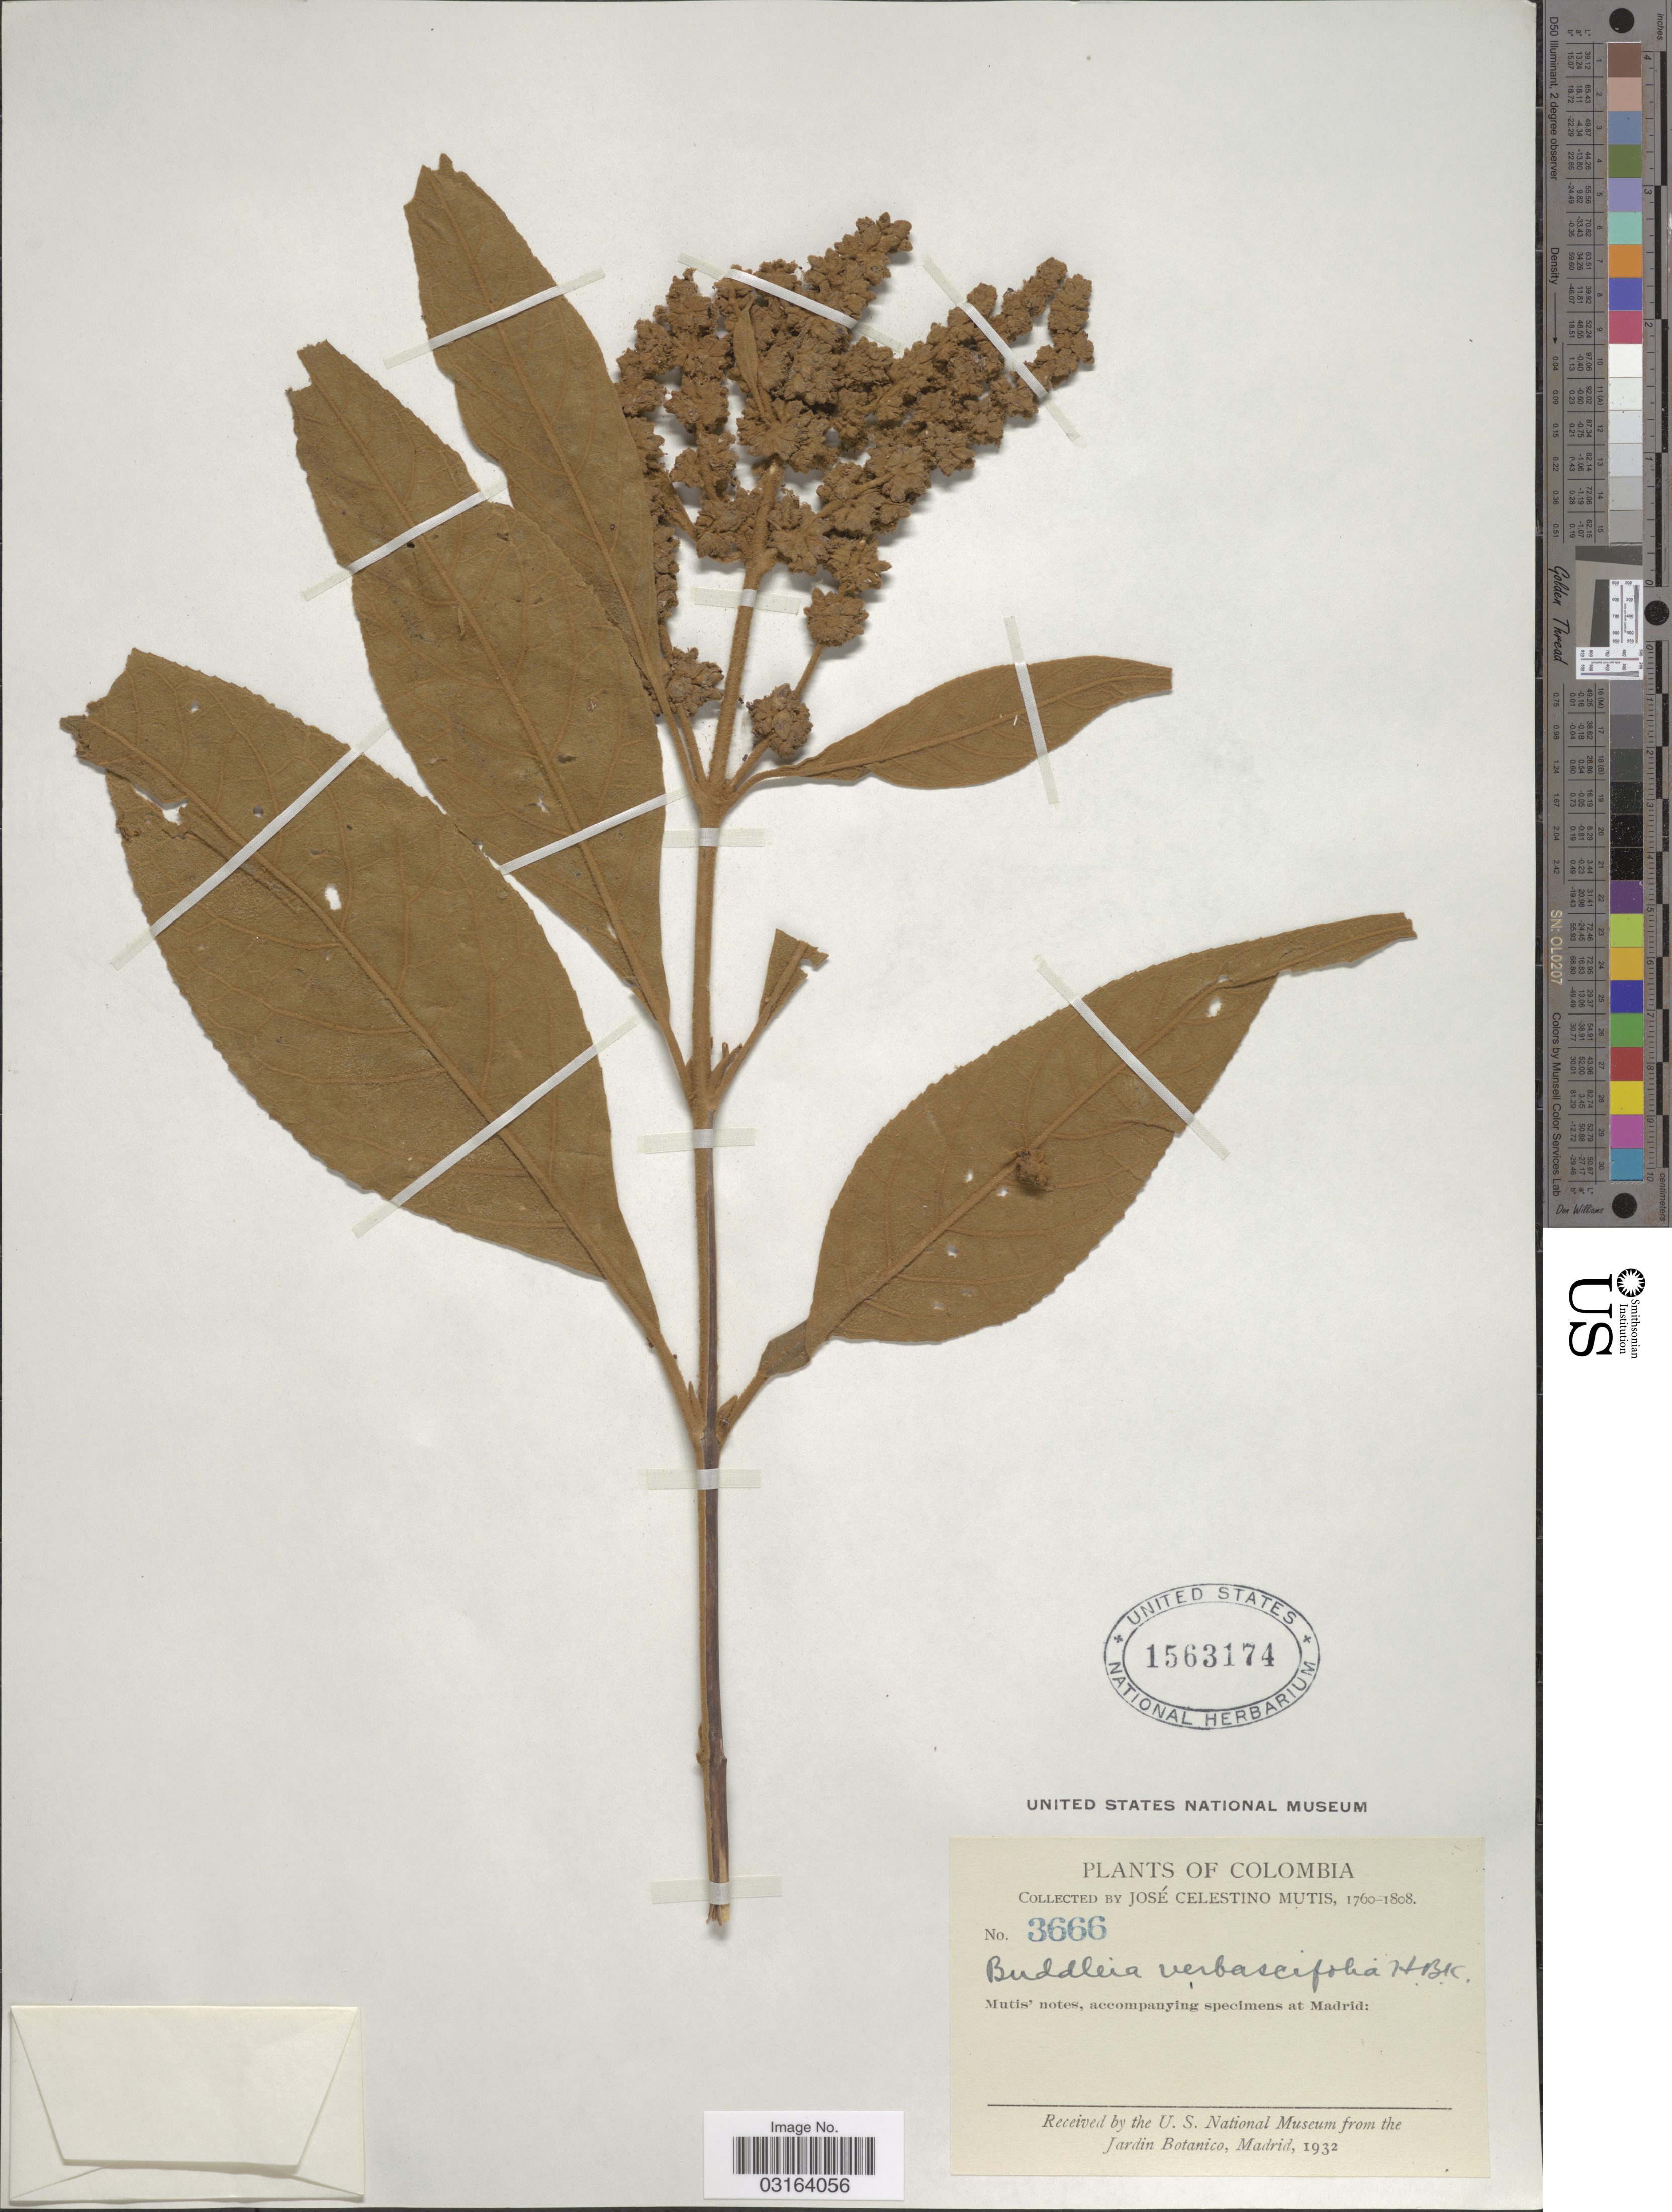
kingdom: Plantae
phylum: Tracheophyta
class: Magnoliopsida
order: Lamiales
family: Scrophulariaceae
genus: Buddleja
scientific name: Buddleja americana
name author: L.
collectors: J. C. B. Mutis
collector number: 3666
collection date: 1760/1808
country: Colombia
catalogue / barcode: US 1563174